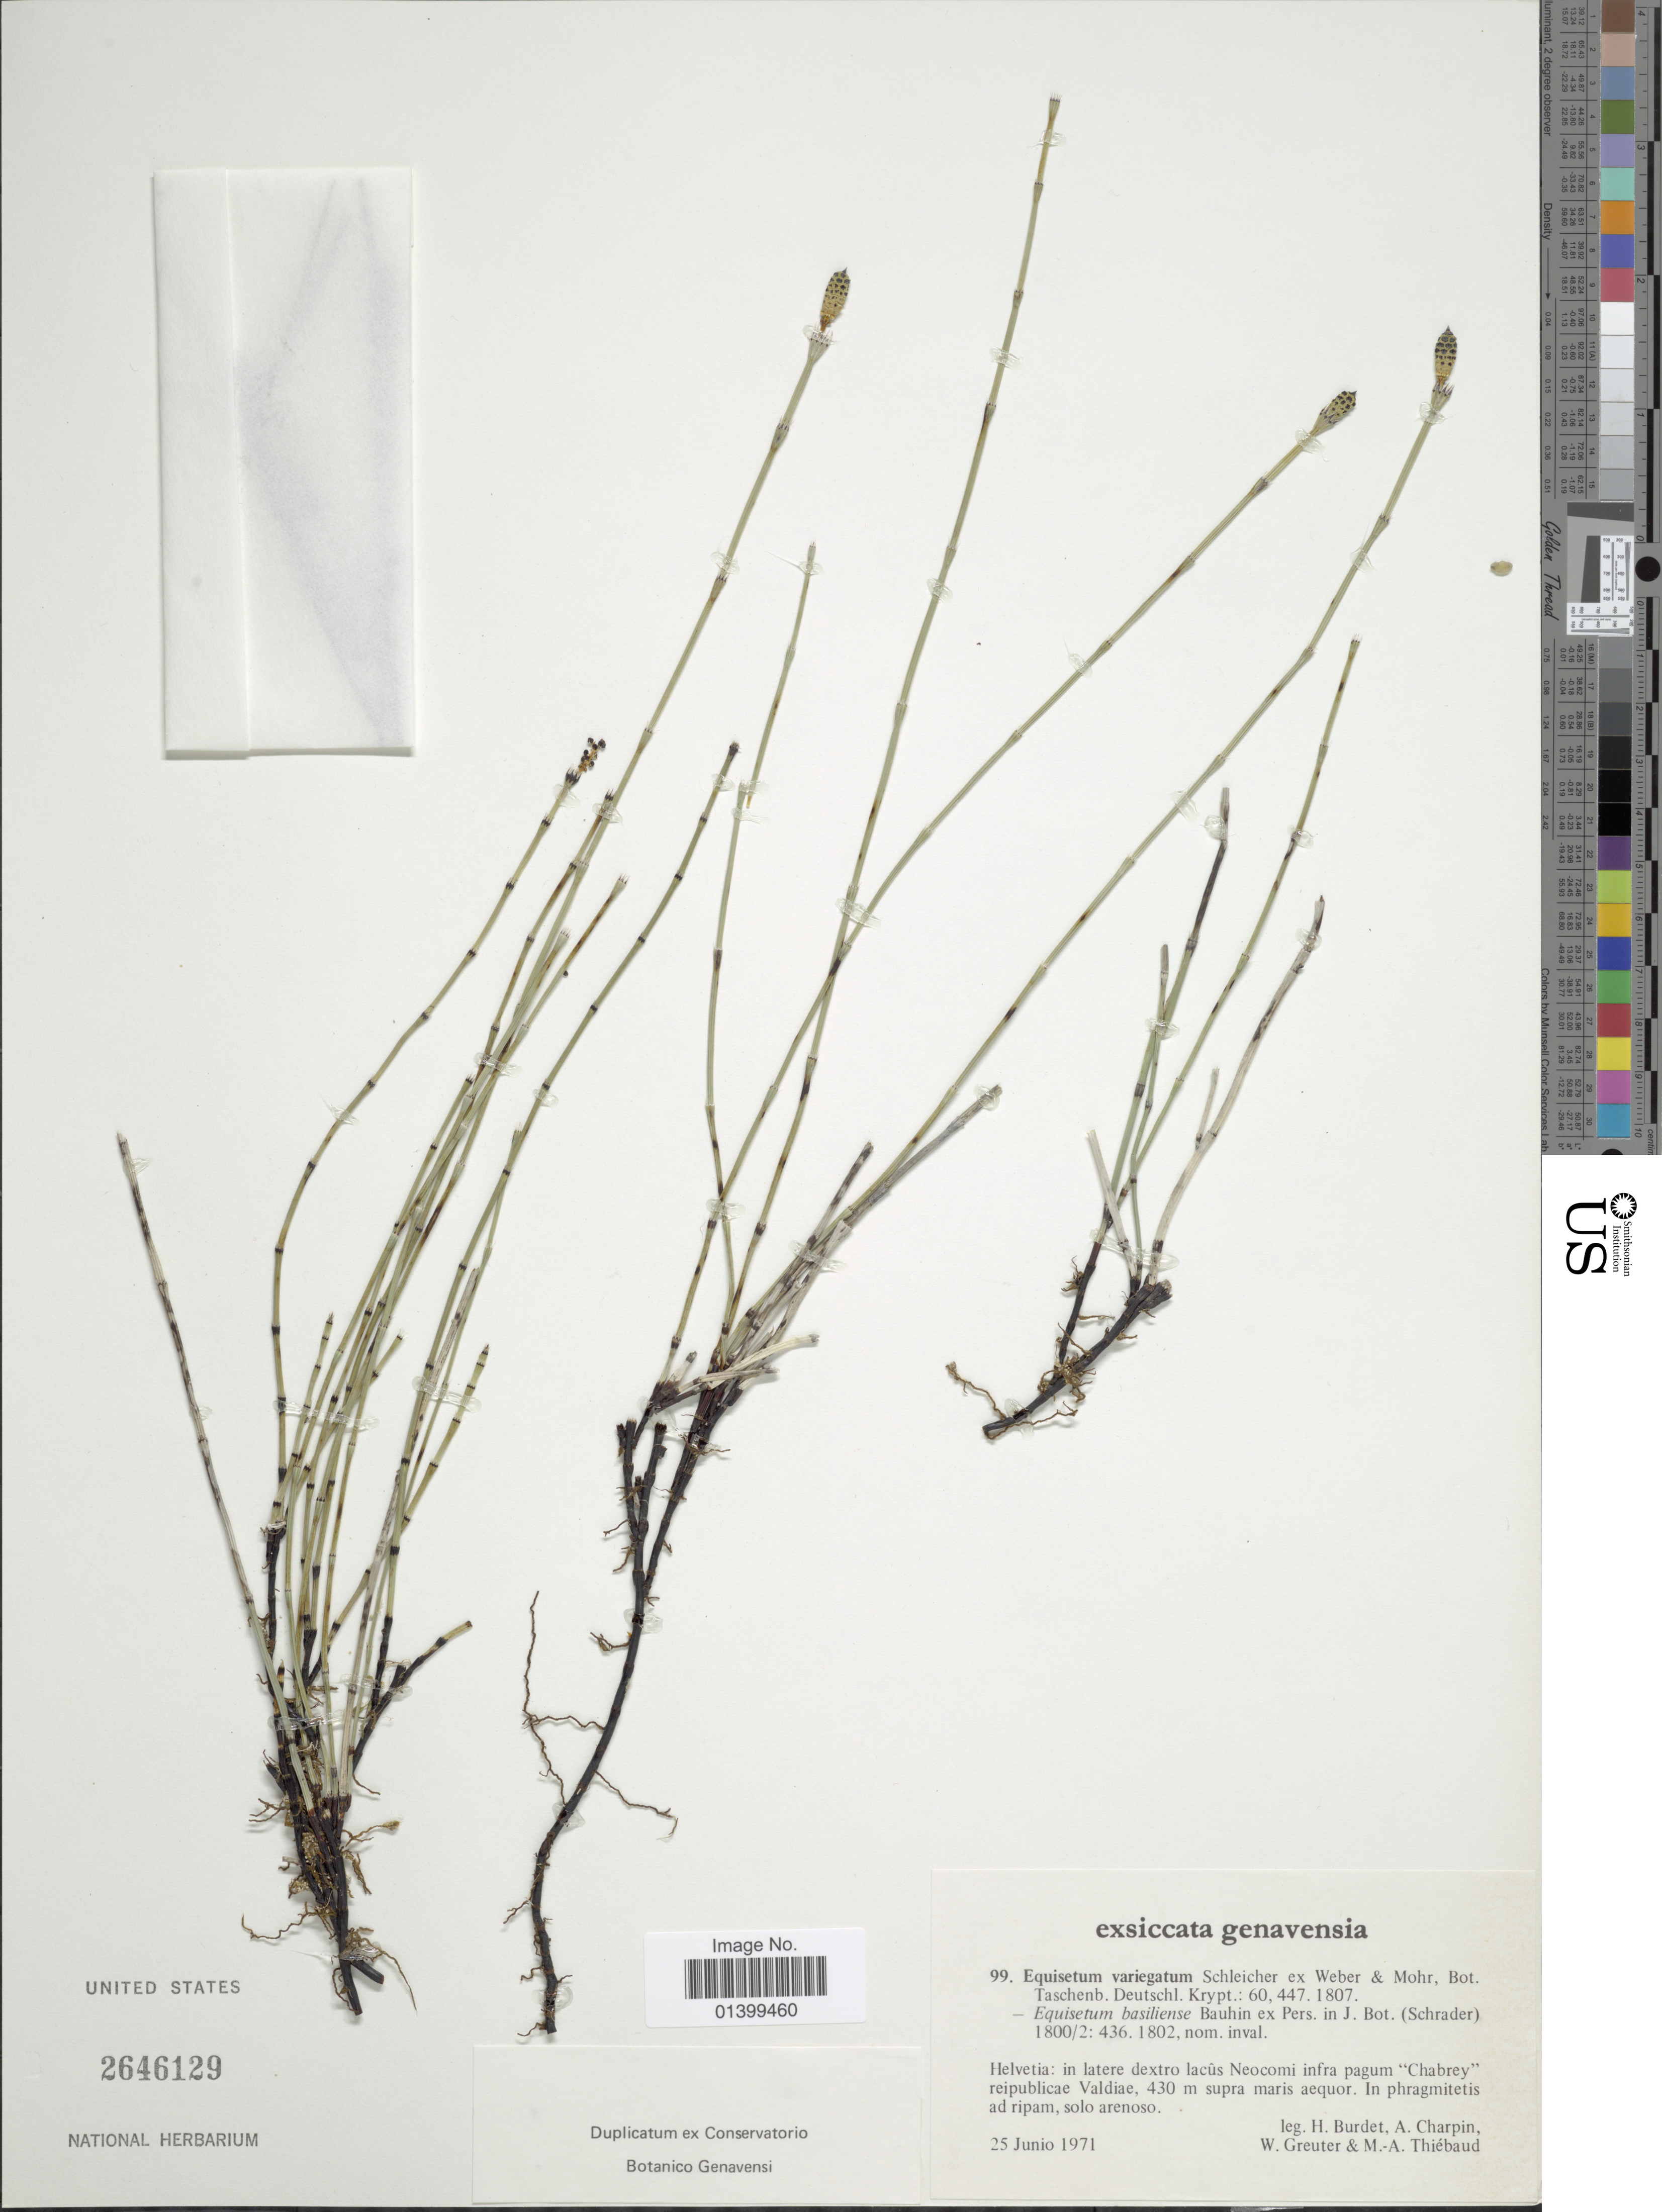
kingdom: Plantae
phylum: Tracheophyta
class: Polypodiopsida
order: Equisetales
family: Equisetaceae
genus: Equisetum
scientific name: Equisetum variegatum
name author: Schleich. ex F. Weber & D. Mohr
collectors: H. M. Burdet, A. Charpin, W. Greuter & M. Thiebaud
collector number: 99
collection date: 1971-06-25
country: Switzerland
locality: Helvetia: in latere dextro lacus Neocomi infra pagum "Chabrey" reipublicae Valdiae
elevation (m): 430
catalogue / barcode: US 2646129